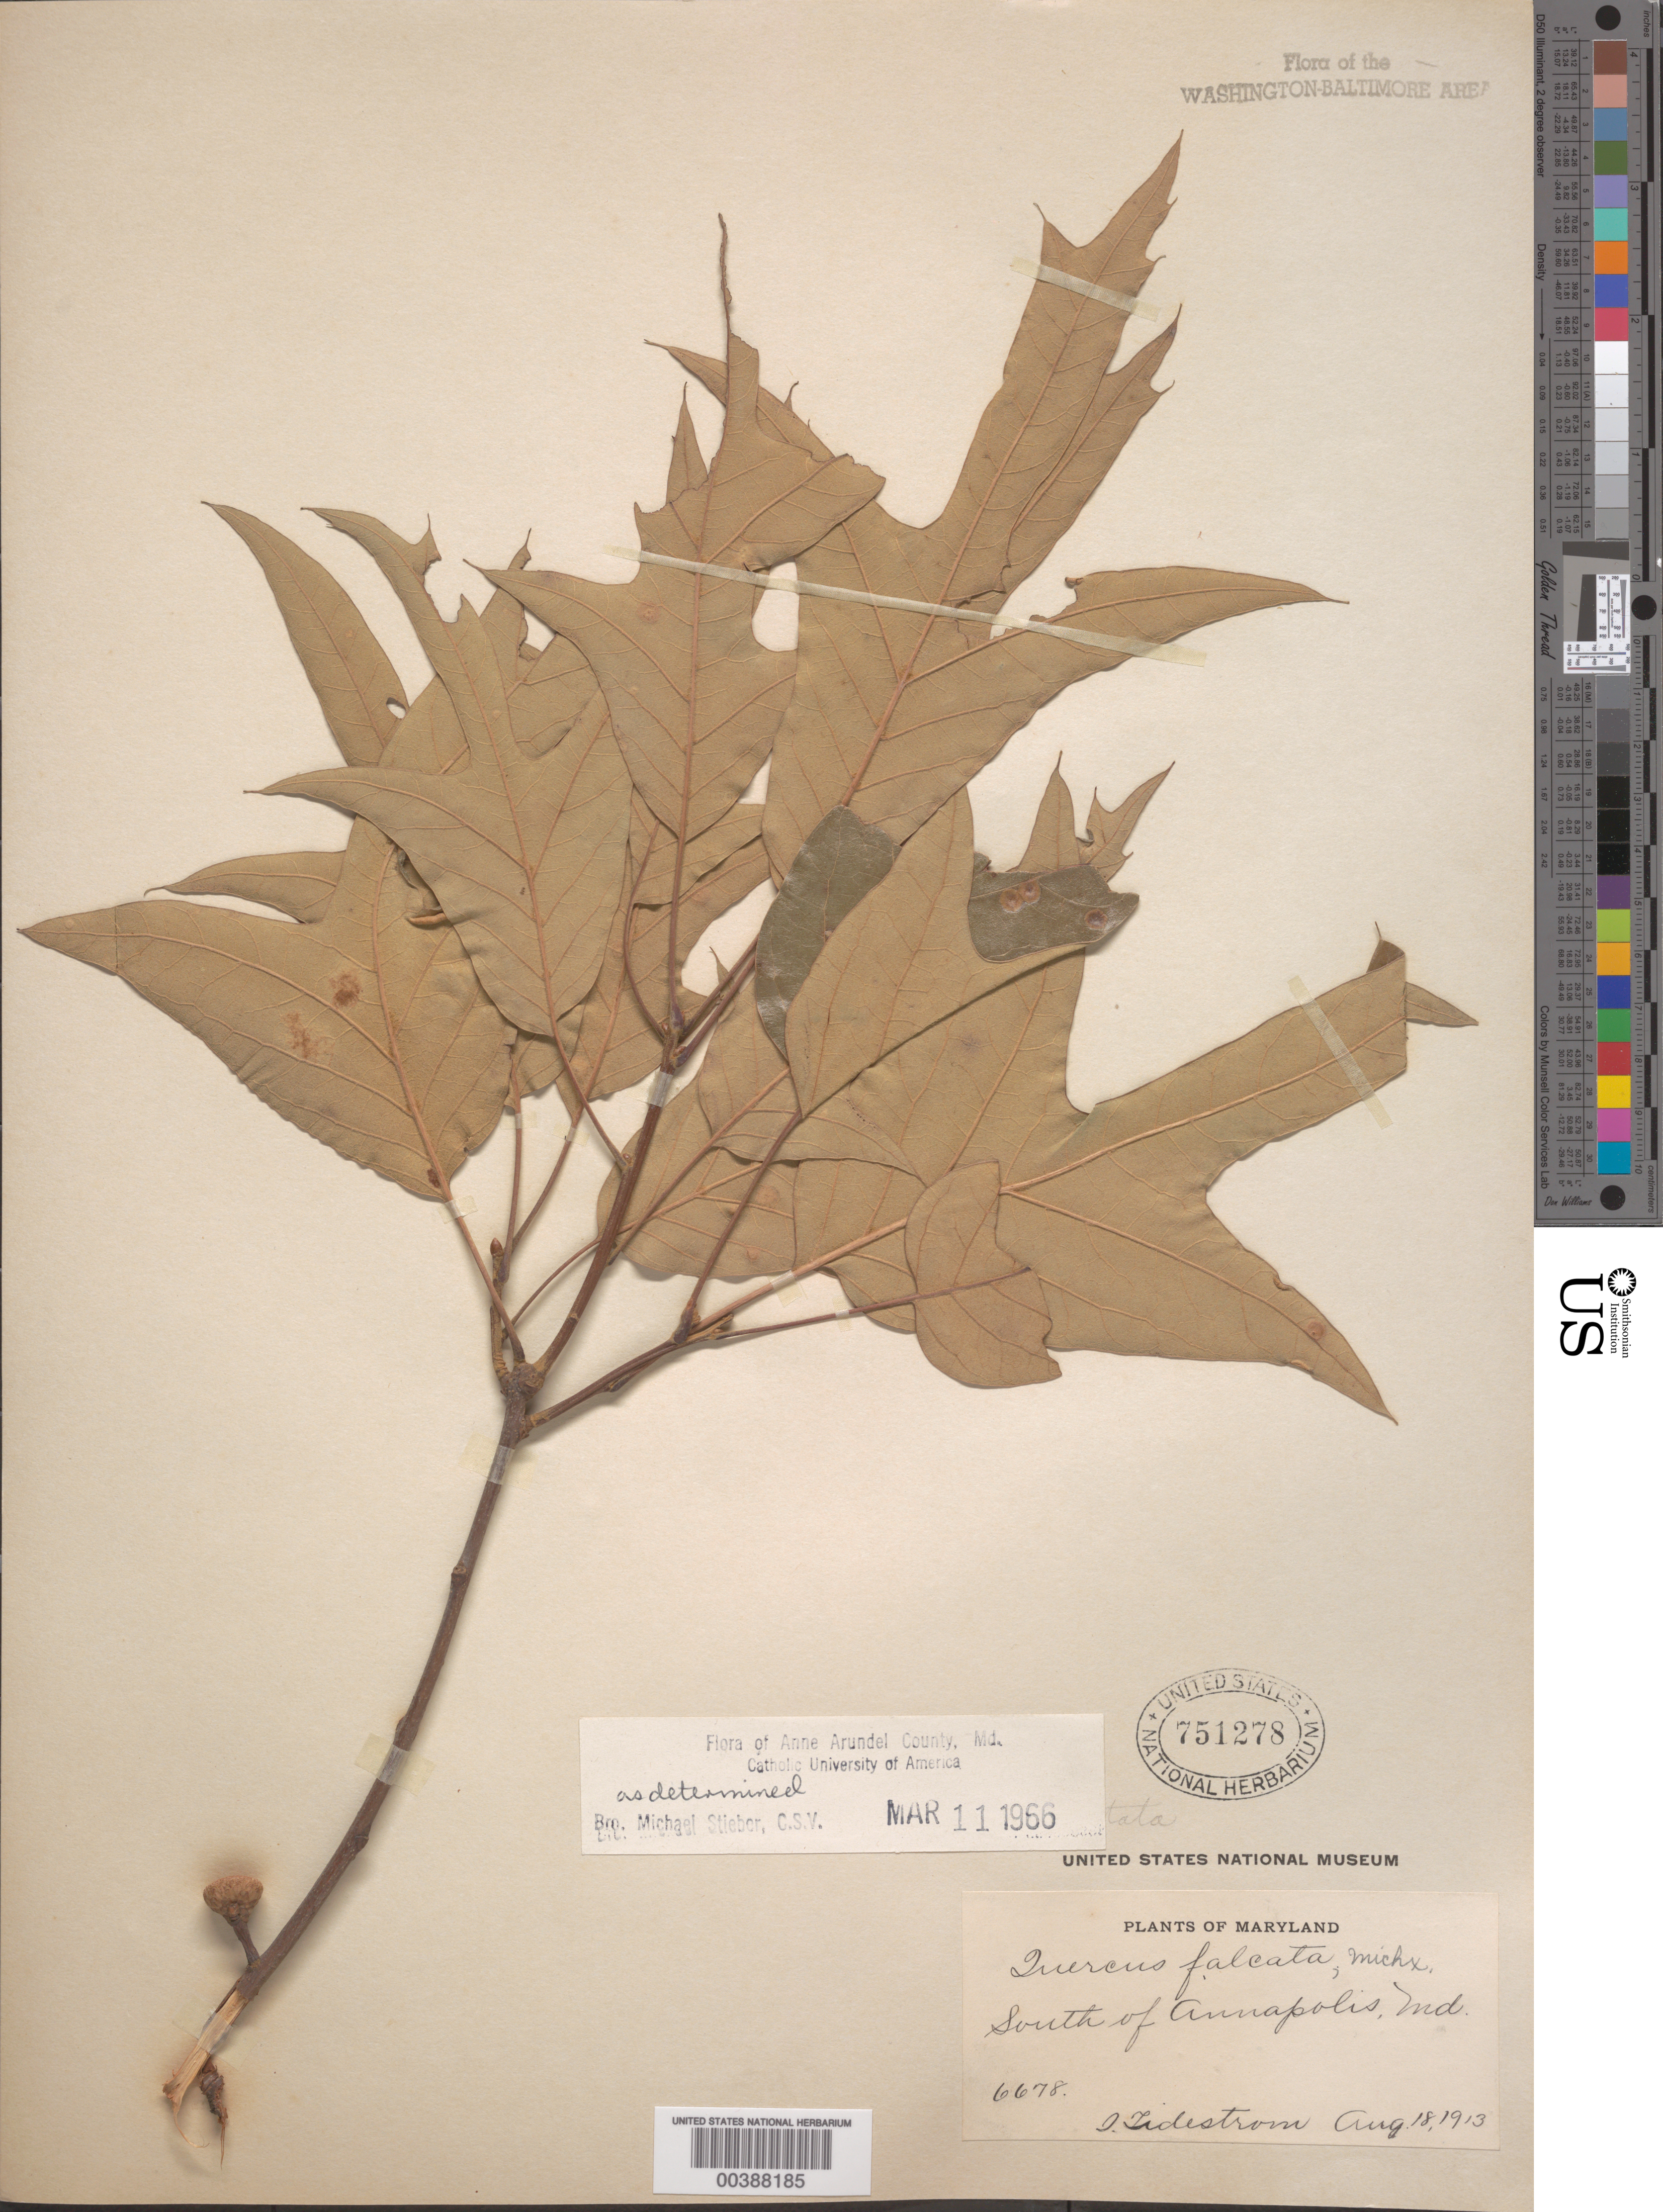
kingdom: Plantae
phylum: Tracheophyta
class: Magnoliopsida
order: Fagales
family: Fagaceae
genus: Quercus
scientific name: Quercus falcata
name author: Michx.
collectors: I. F. Tidestrom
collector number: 6678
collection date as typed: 18 Aug 1913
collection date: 1913-08-18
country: United States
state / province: Maryland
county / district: Anne Arundel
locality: South of Annapolis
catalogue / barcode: US 751278